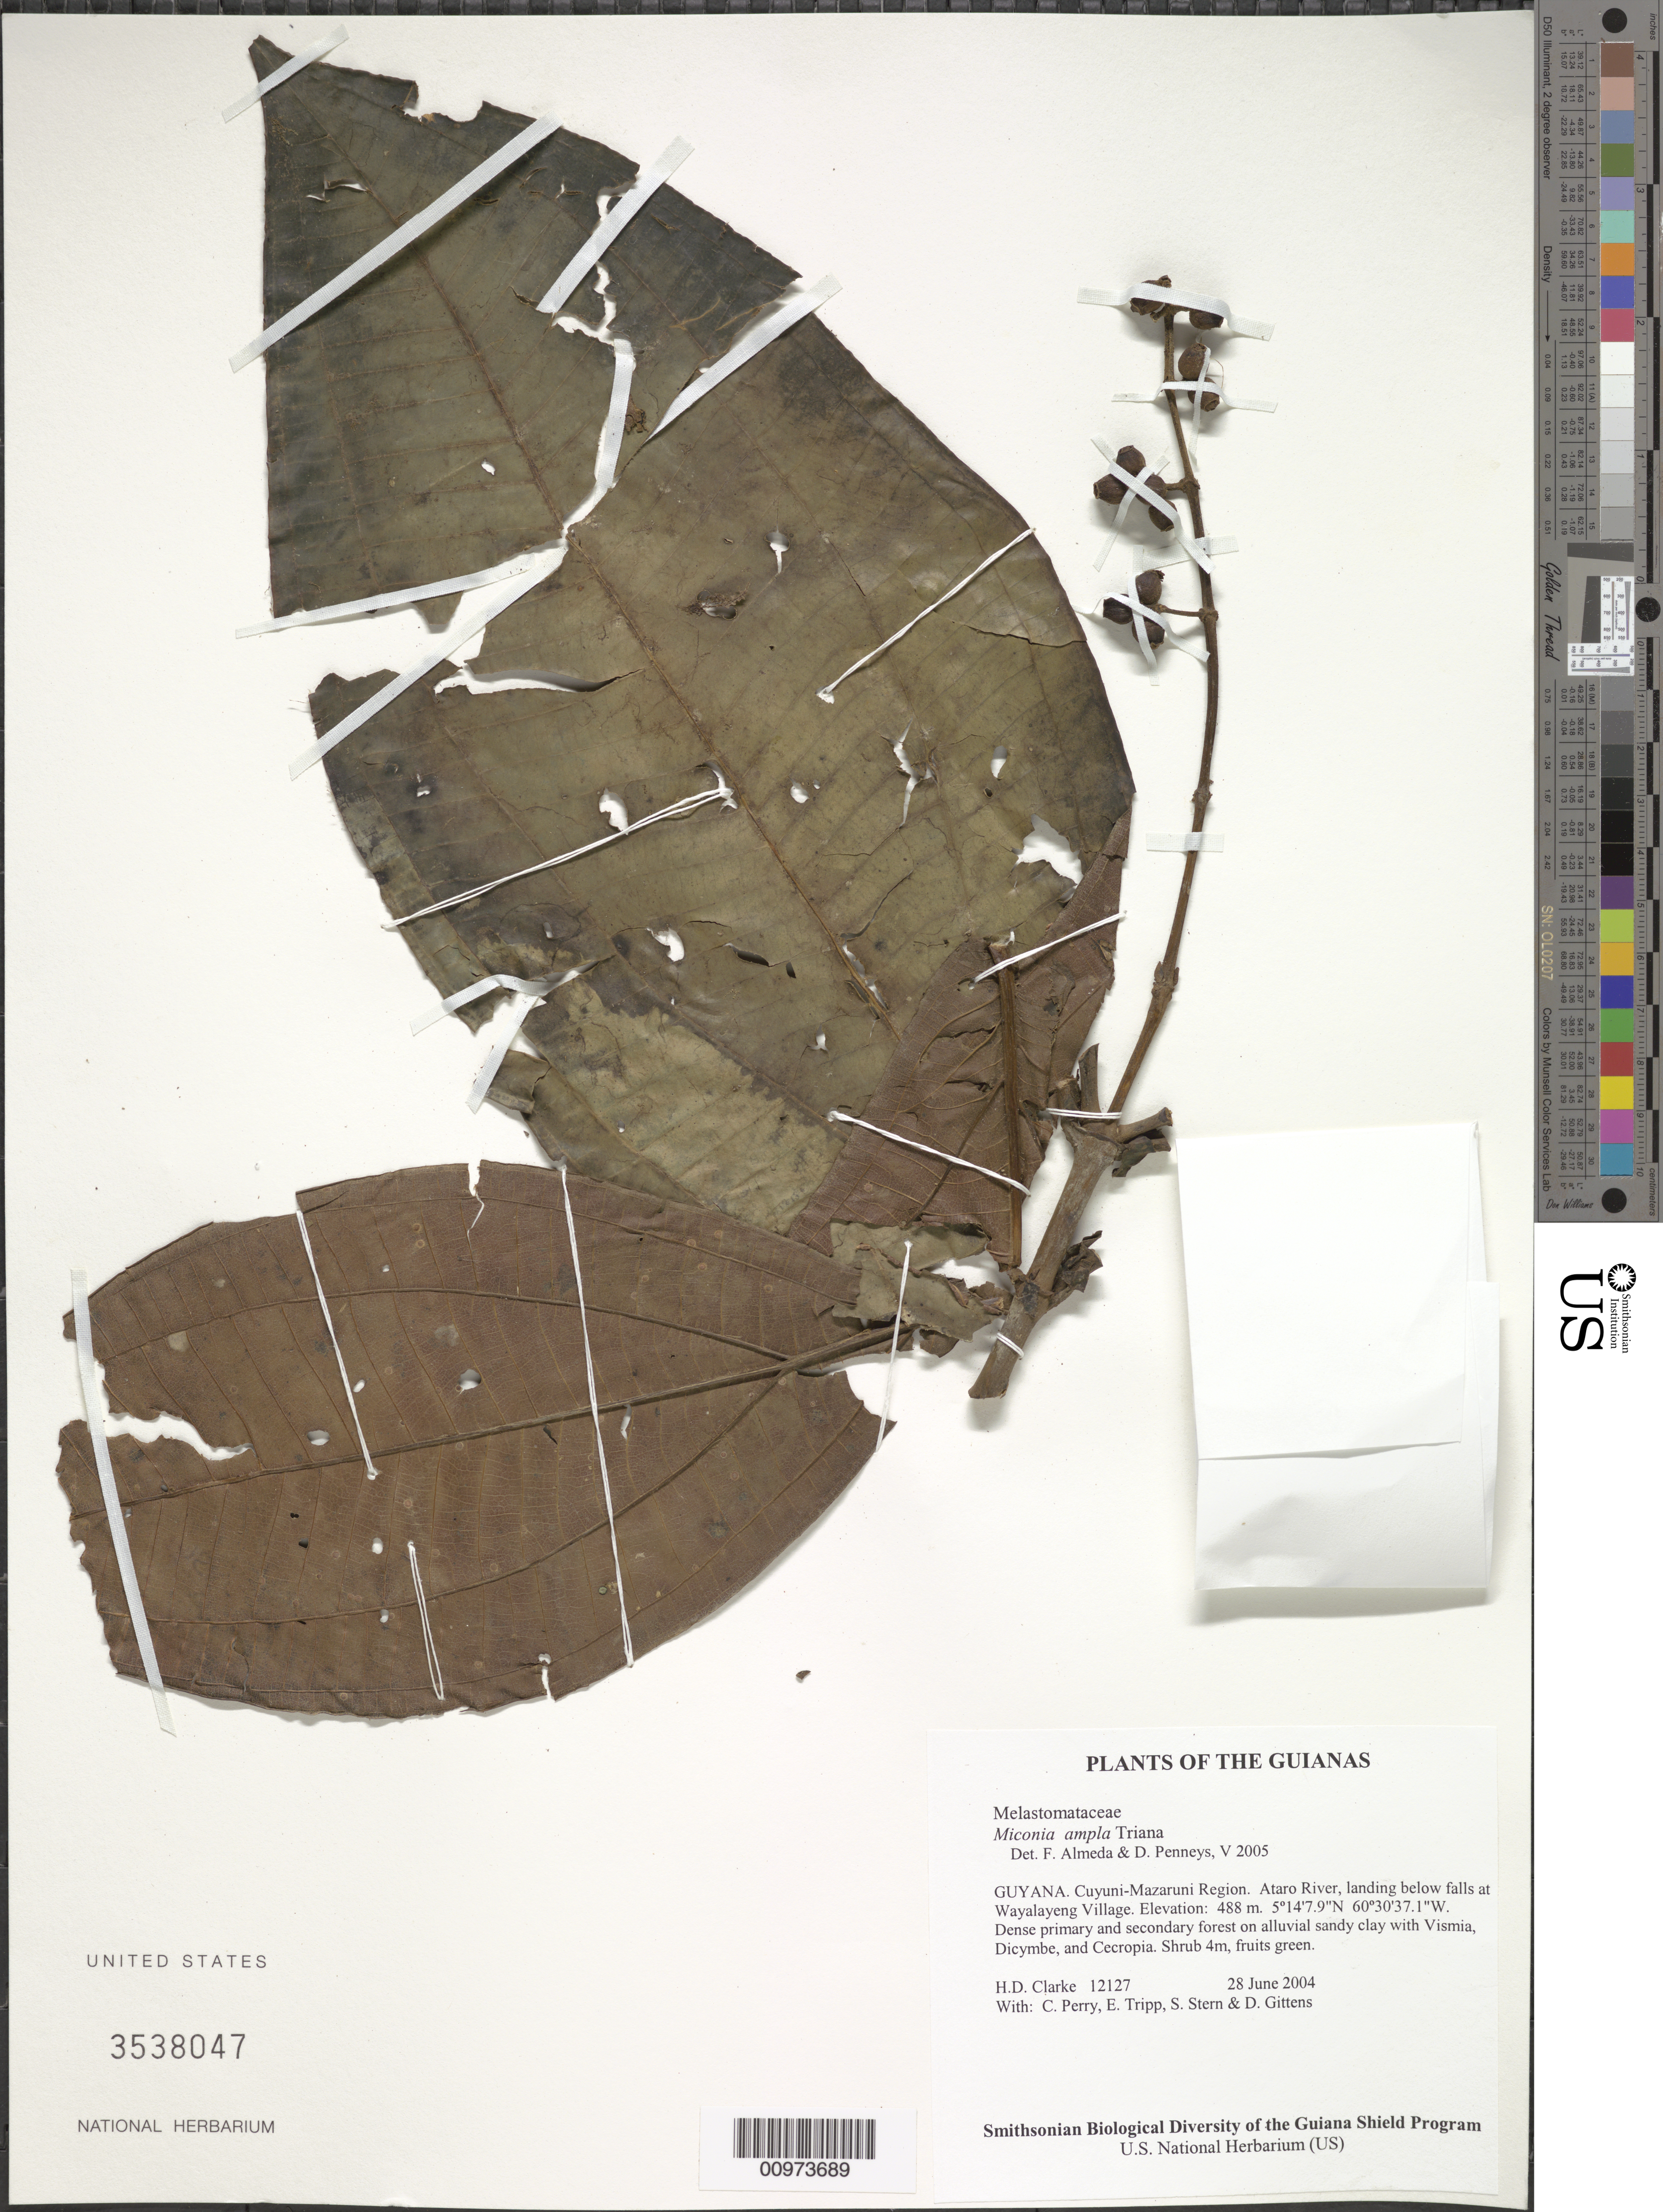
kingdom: Plantae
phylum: Tracheophyta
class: Magnoliopsida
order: Myrtales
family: Melastomataceae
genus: Miconia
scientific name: Miconia ampla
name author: Triana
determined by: Almeda, F.; Penneys, D. S.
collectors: H. D. Clarke, C. Perry, E. Tripp, S. R. Stern & D. Gittens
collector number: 12127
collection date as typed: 28 June 2004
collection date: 2004-06-28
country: Guyana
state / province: Cuyuni-Mazaruni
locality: Ataro River, landing below falls at Wayalayeng Village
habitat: Dense primary and secondary forest on alluvial sandy clay with Vismia, Dicymbe, and Cecropia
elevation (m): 488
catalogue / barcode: US 3538047